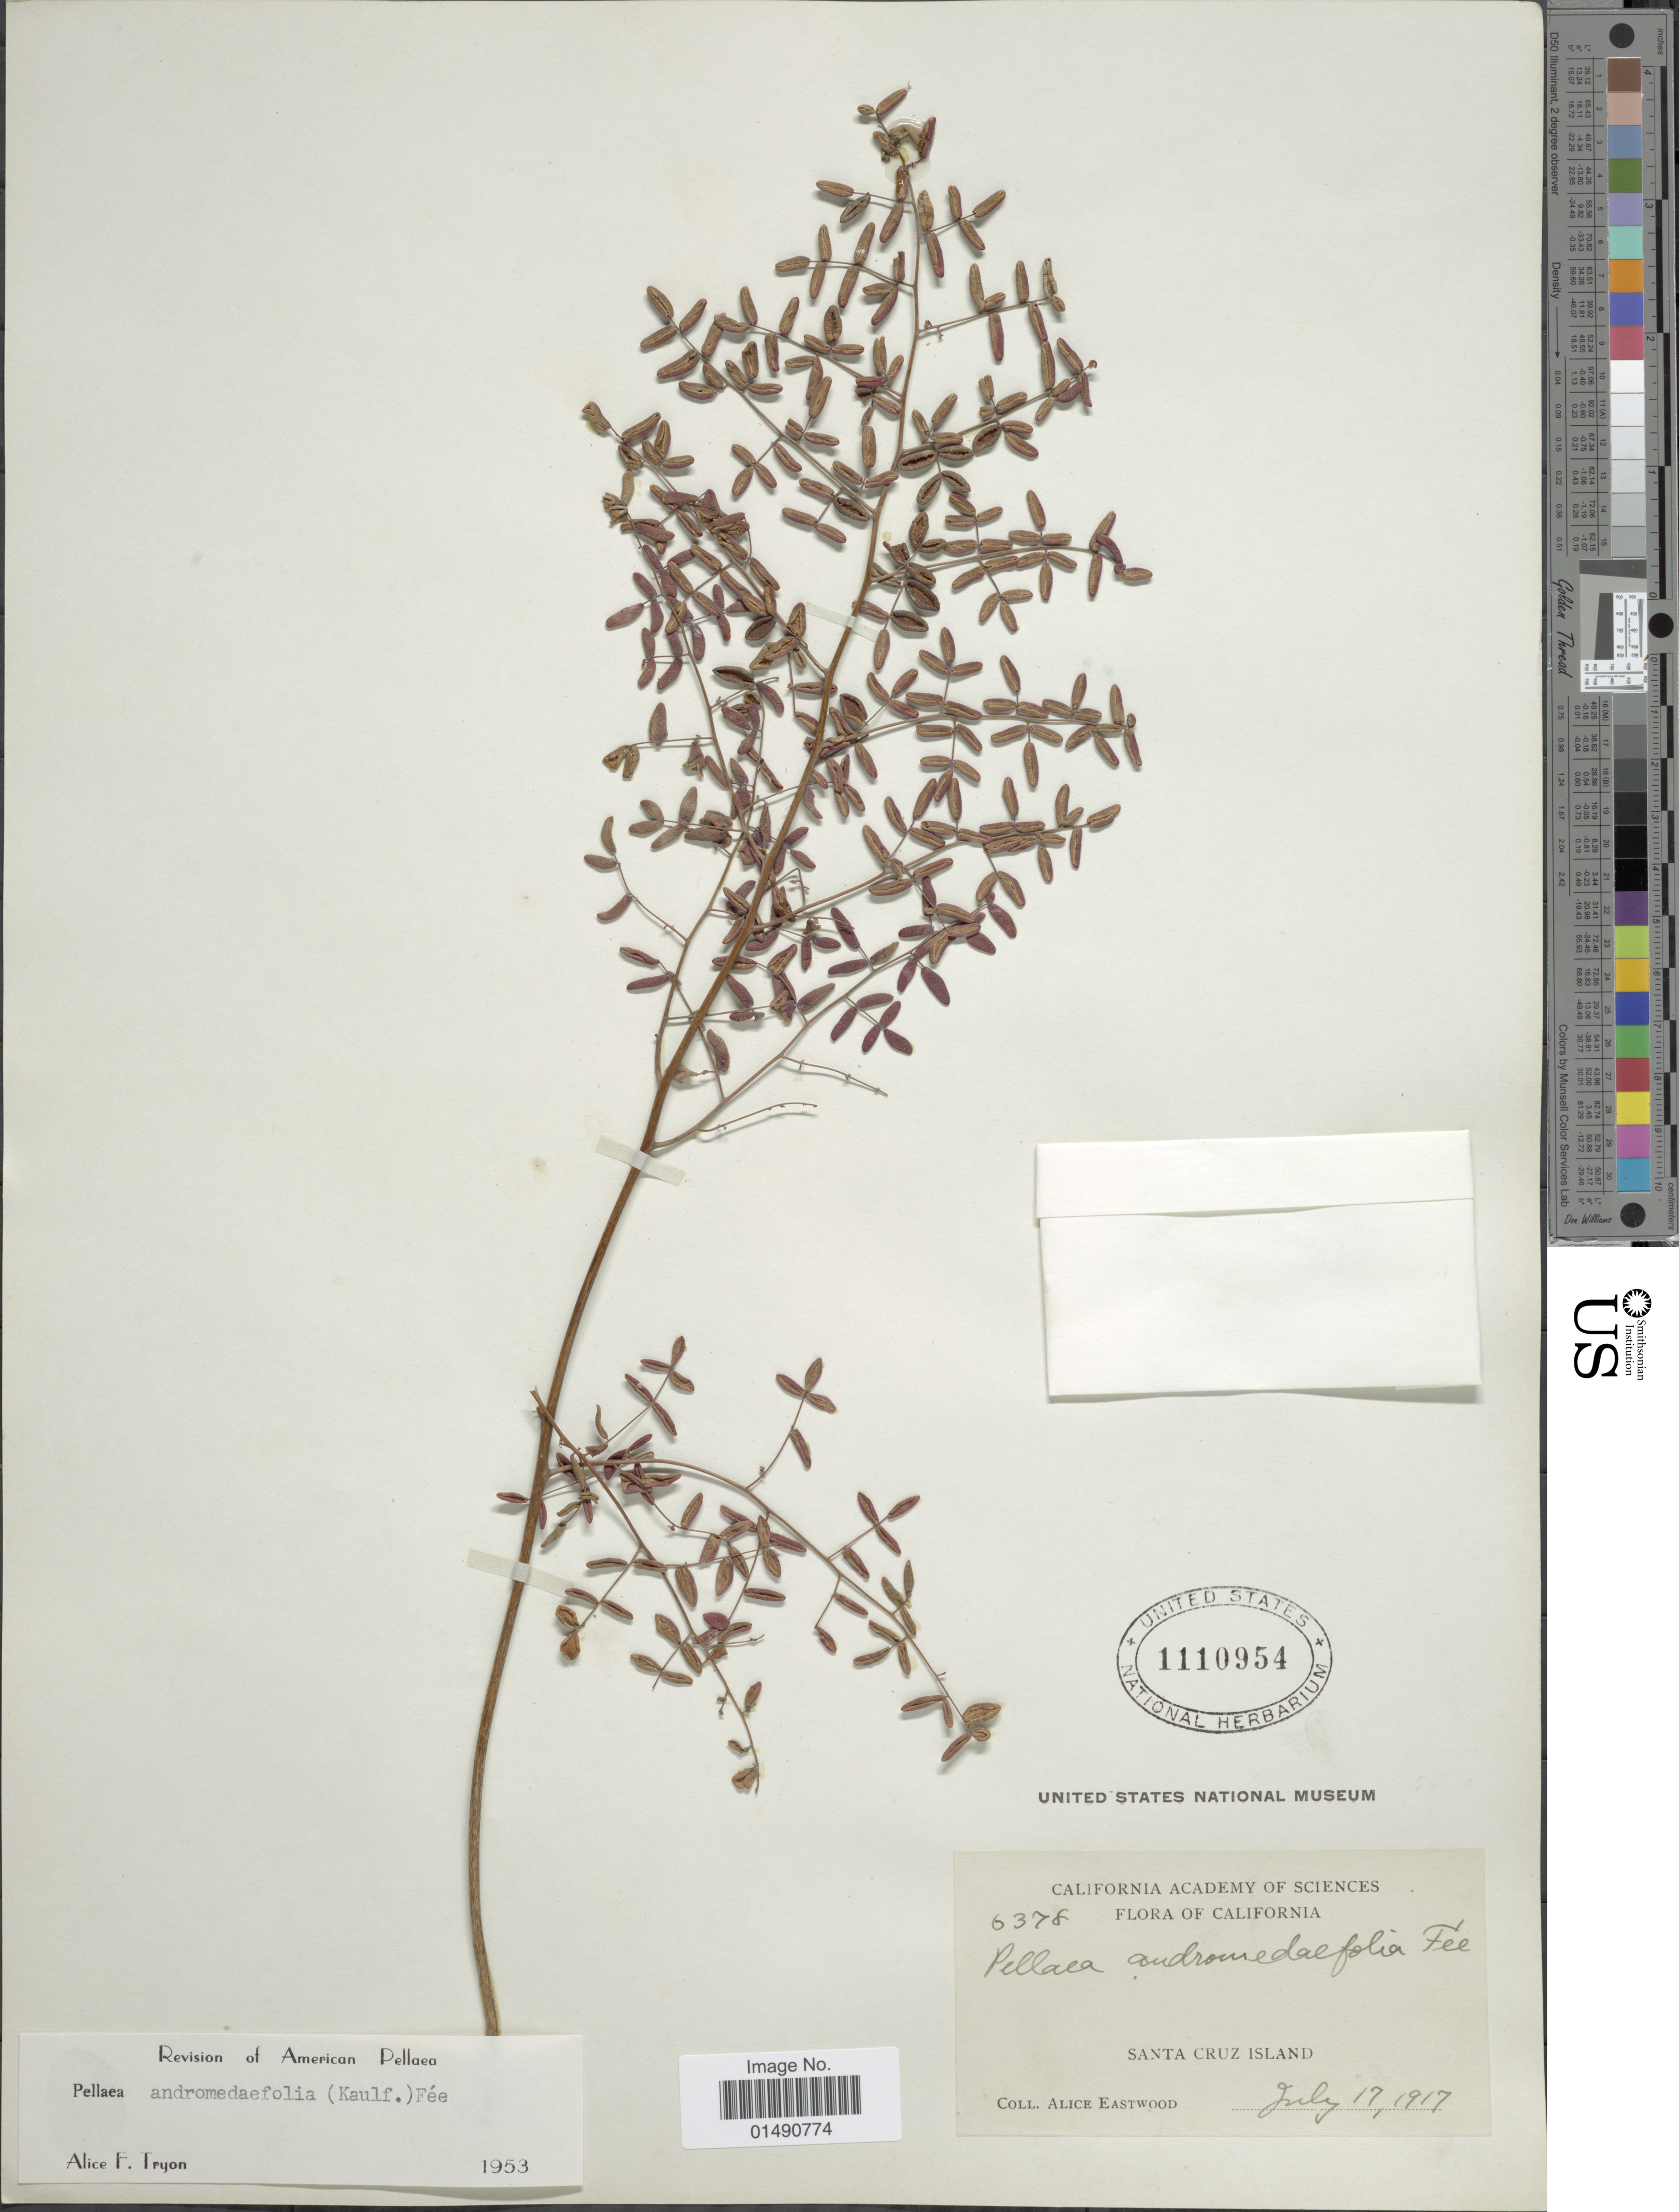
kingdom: Plantae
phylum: Tracheophyta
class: Polypodiopsida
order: Polypodiales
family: Pteridaceae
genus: Pellaea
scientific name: Pellaea andromedifolia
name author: (Kaulf.) Fée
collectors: A. Eastwood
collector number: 6378*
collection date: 1917-07-17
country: United States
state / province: California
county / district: Santa Barbara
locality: Santa Cruz Island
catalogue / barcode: US 1110954